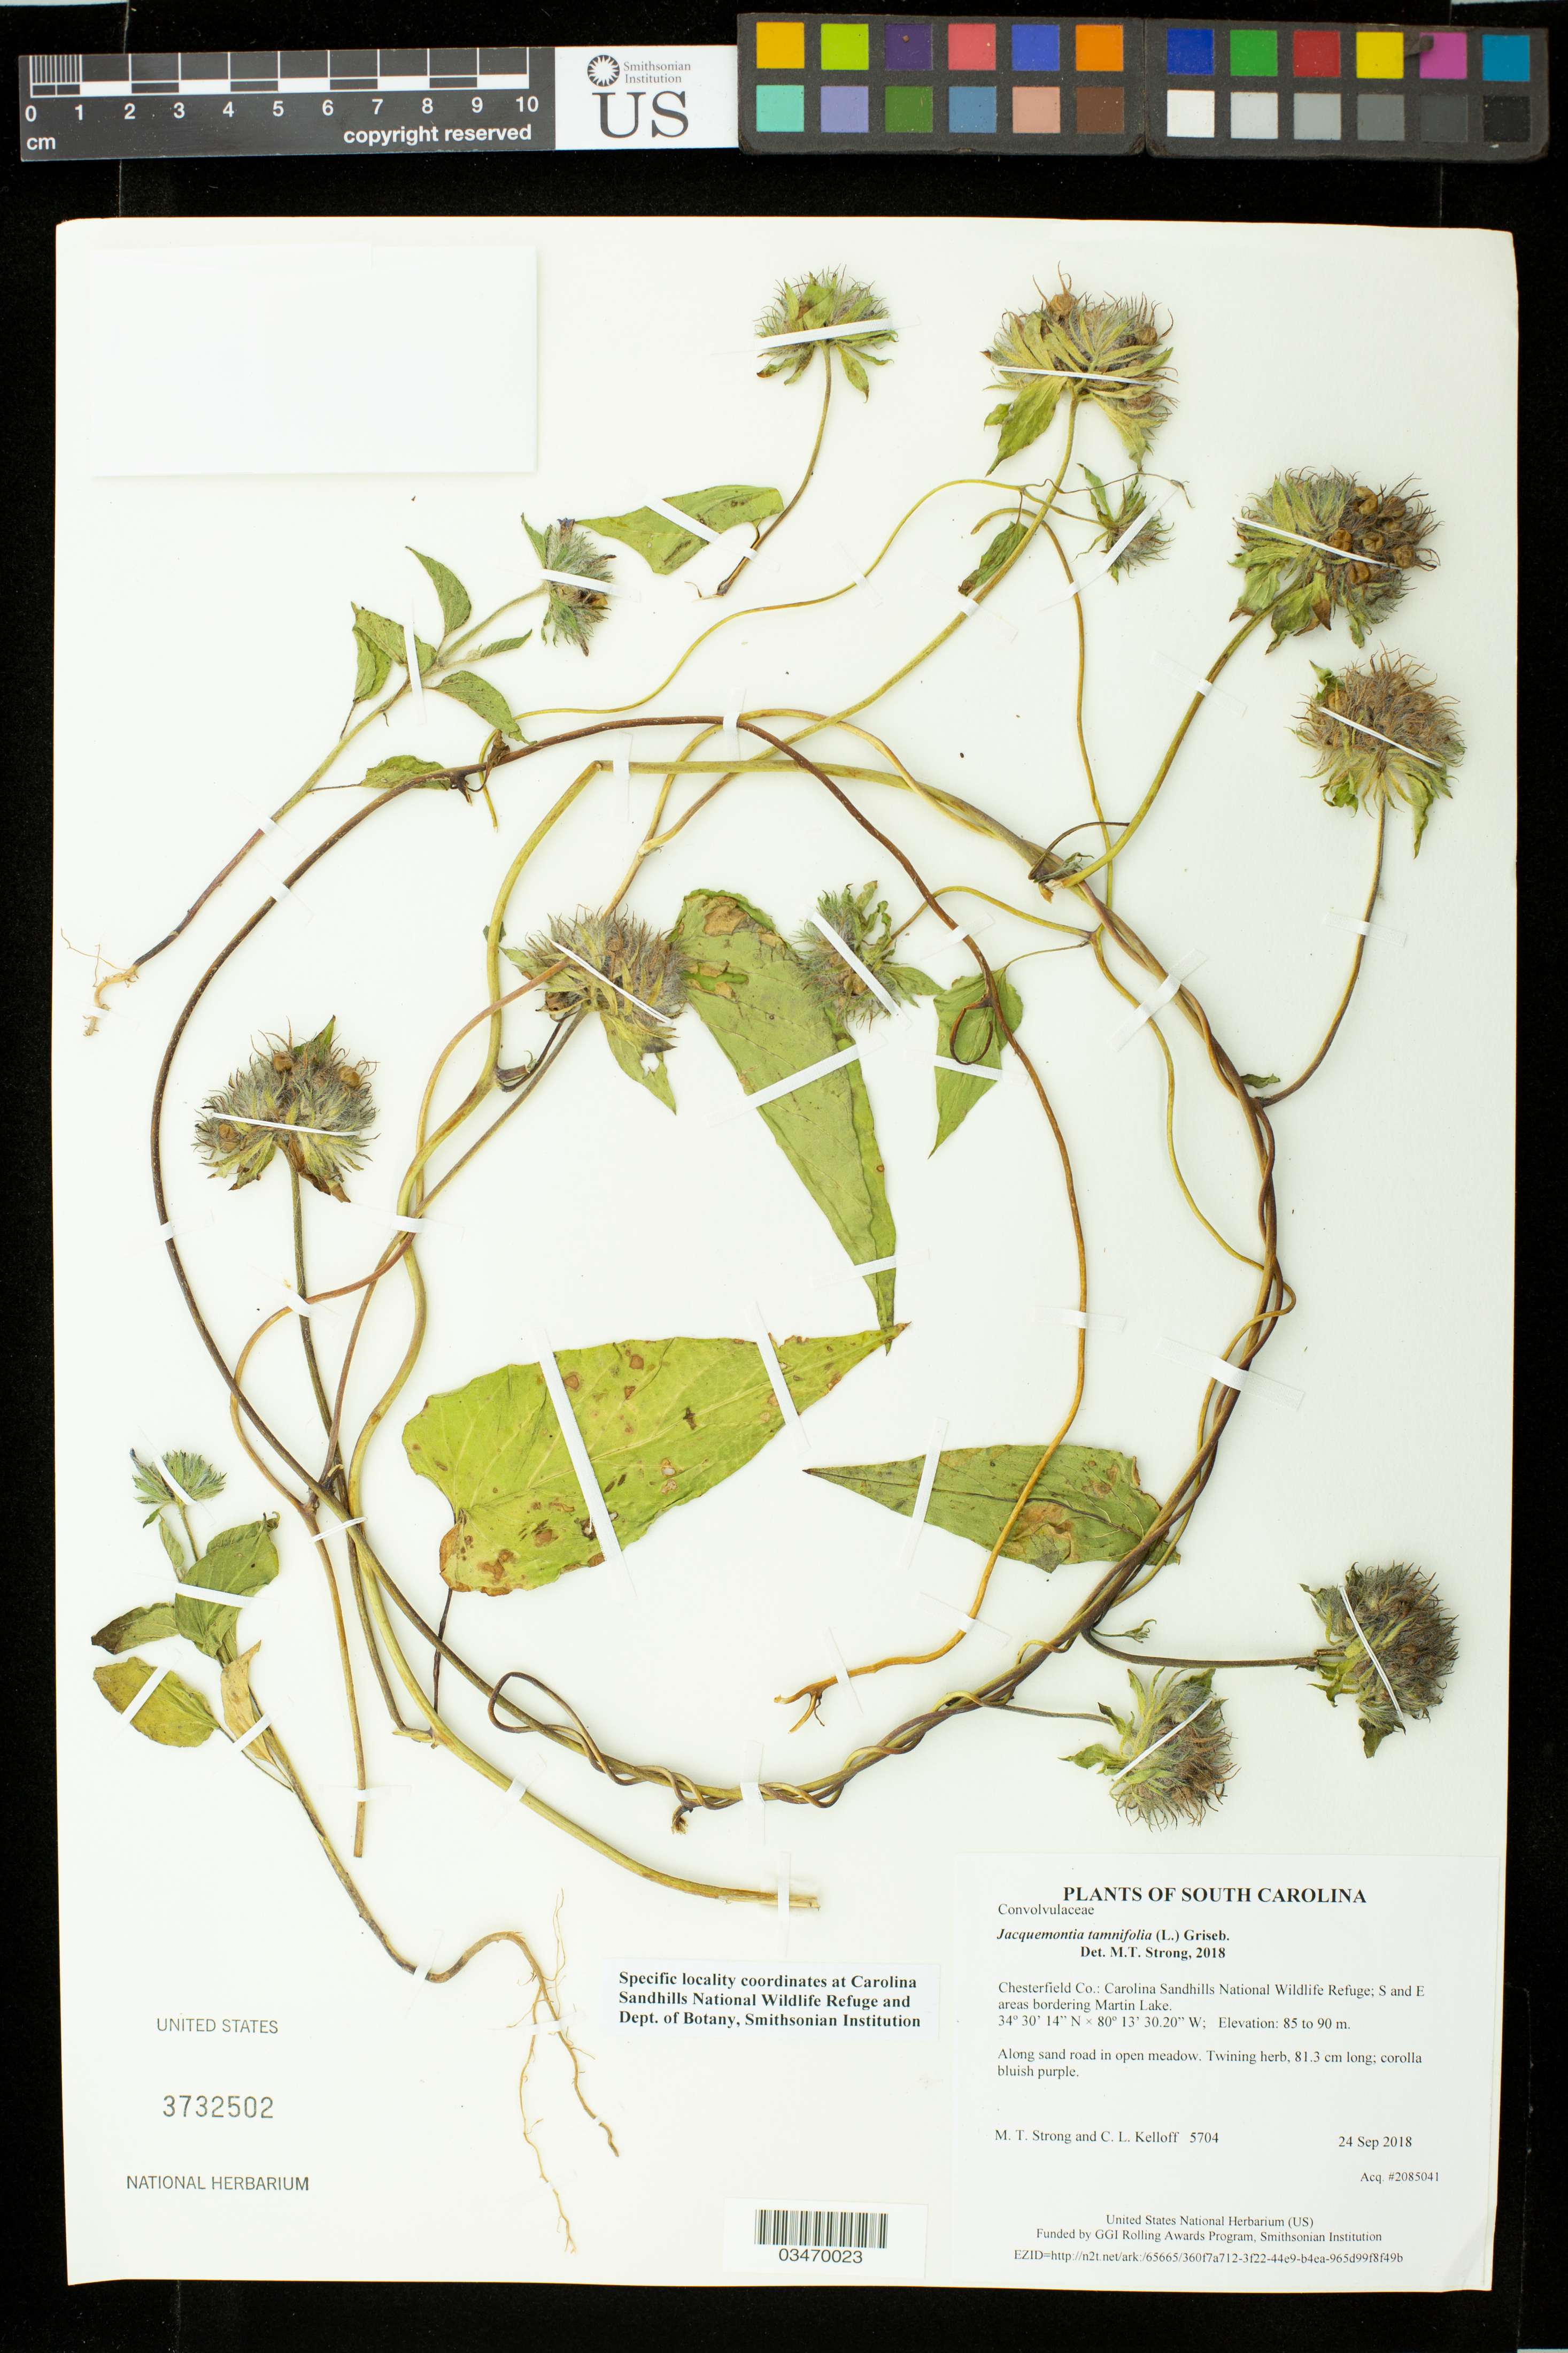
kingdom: Plantae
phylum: Tracheophyta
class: Magnoliopsida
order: Solanales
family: Convolvulaceae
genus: Jacquemontia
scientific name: Jacquemontia tamnifolia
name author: (L.) Griseb.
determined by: Strong, M. T., (US), Smithsonian Institution - National Museum of Natural History (UNITED STATES)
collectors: M. T. Strong & C. L. Kelloff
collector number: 5704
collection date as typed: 24 Sep 2018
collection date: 2018-09-24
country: United States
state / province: South Carolina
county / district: Chesterfield Co.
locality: Carolina Sandhills National Wildlife Refuge; S and E areas bordering Martin Lake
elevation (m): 85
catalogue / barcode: US 3732502